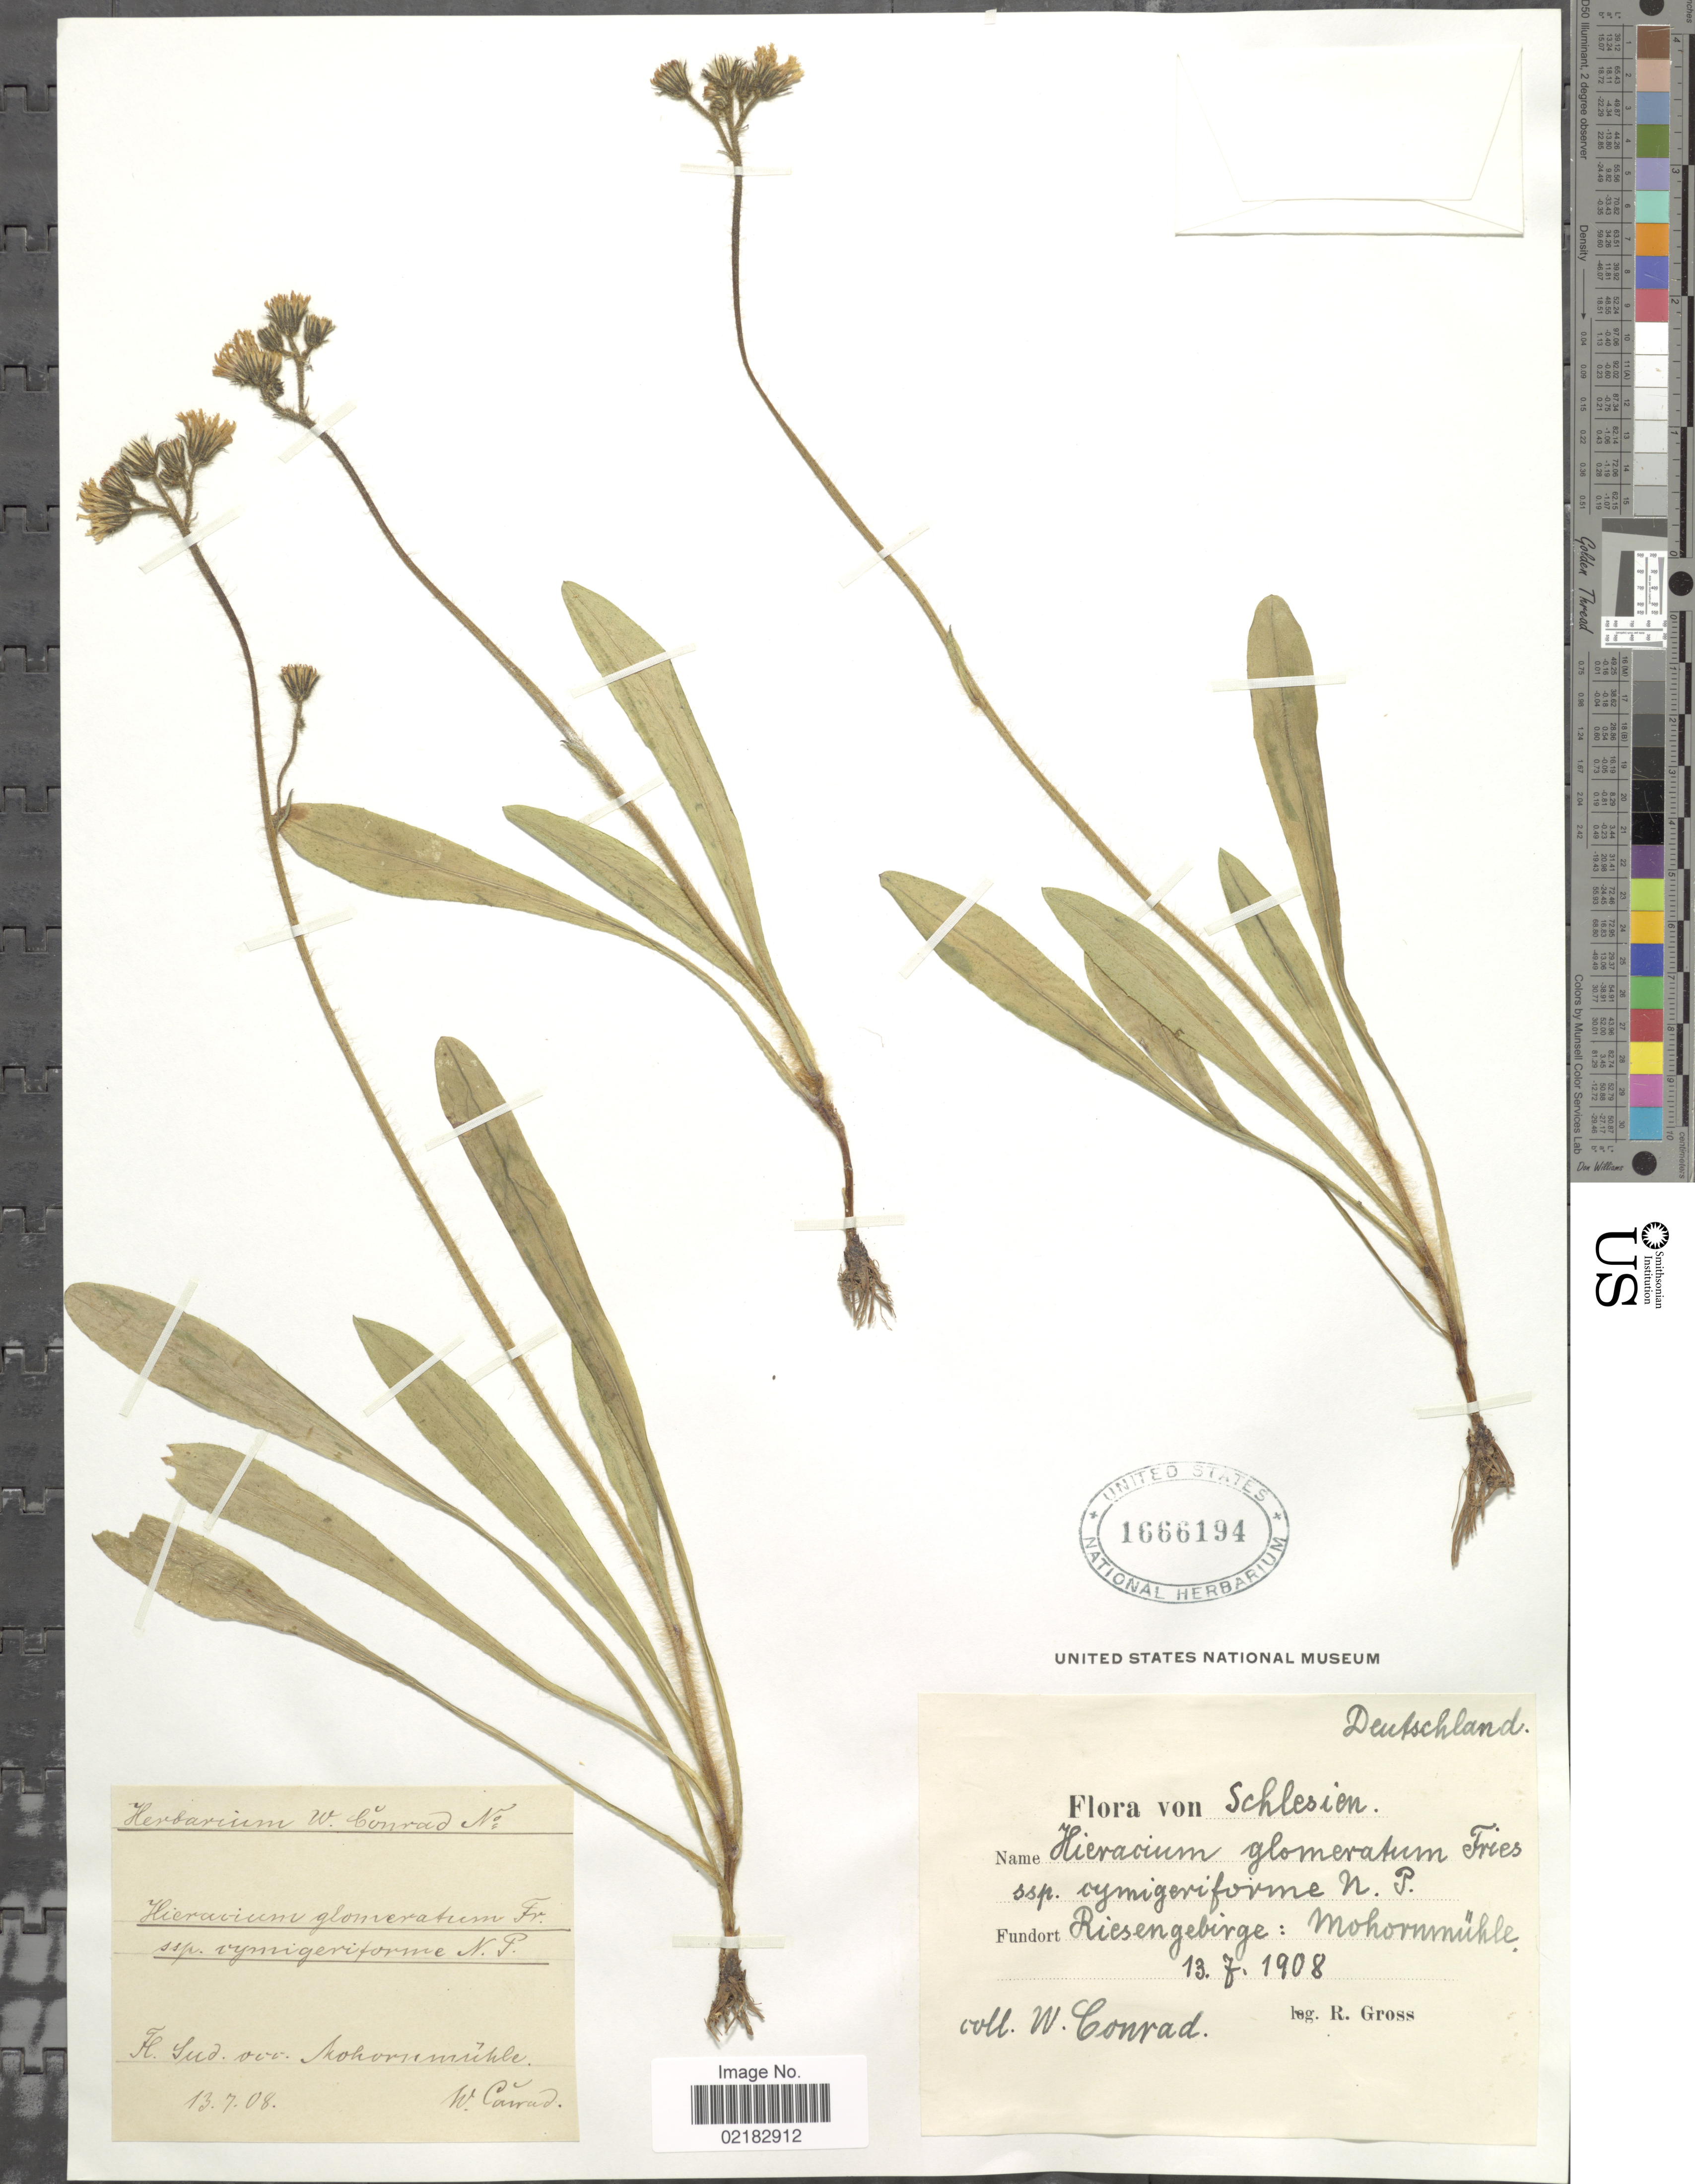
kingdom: Plantae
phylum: Tracheophyta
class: Magnoliopsida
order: Asterales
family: Asteraceae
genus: Pilosella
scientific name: Pilosella glomerata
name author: (Froel.) Fr.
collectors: W. Conrad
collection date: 1908-07-13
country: Germany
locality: Schlesien, Riesengebirge: Mohormmuhle [interpreted]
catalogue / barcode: US 1666194